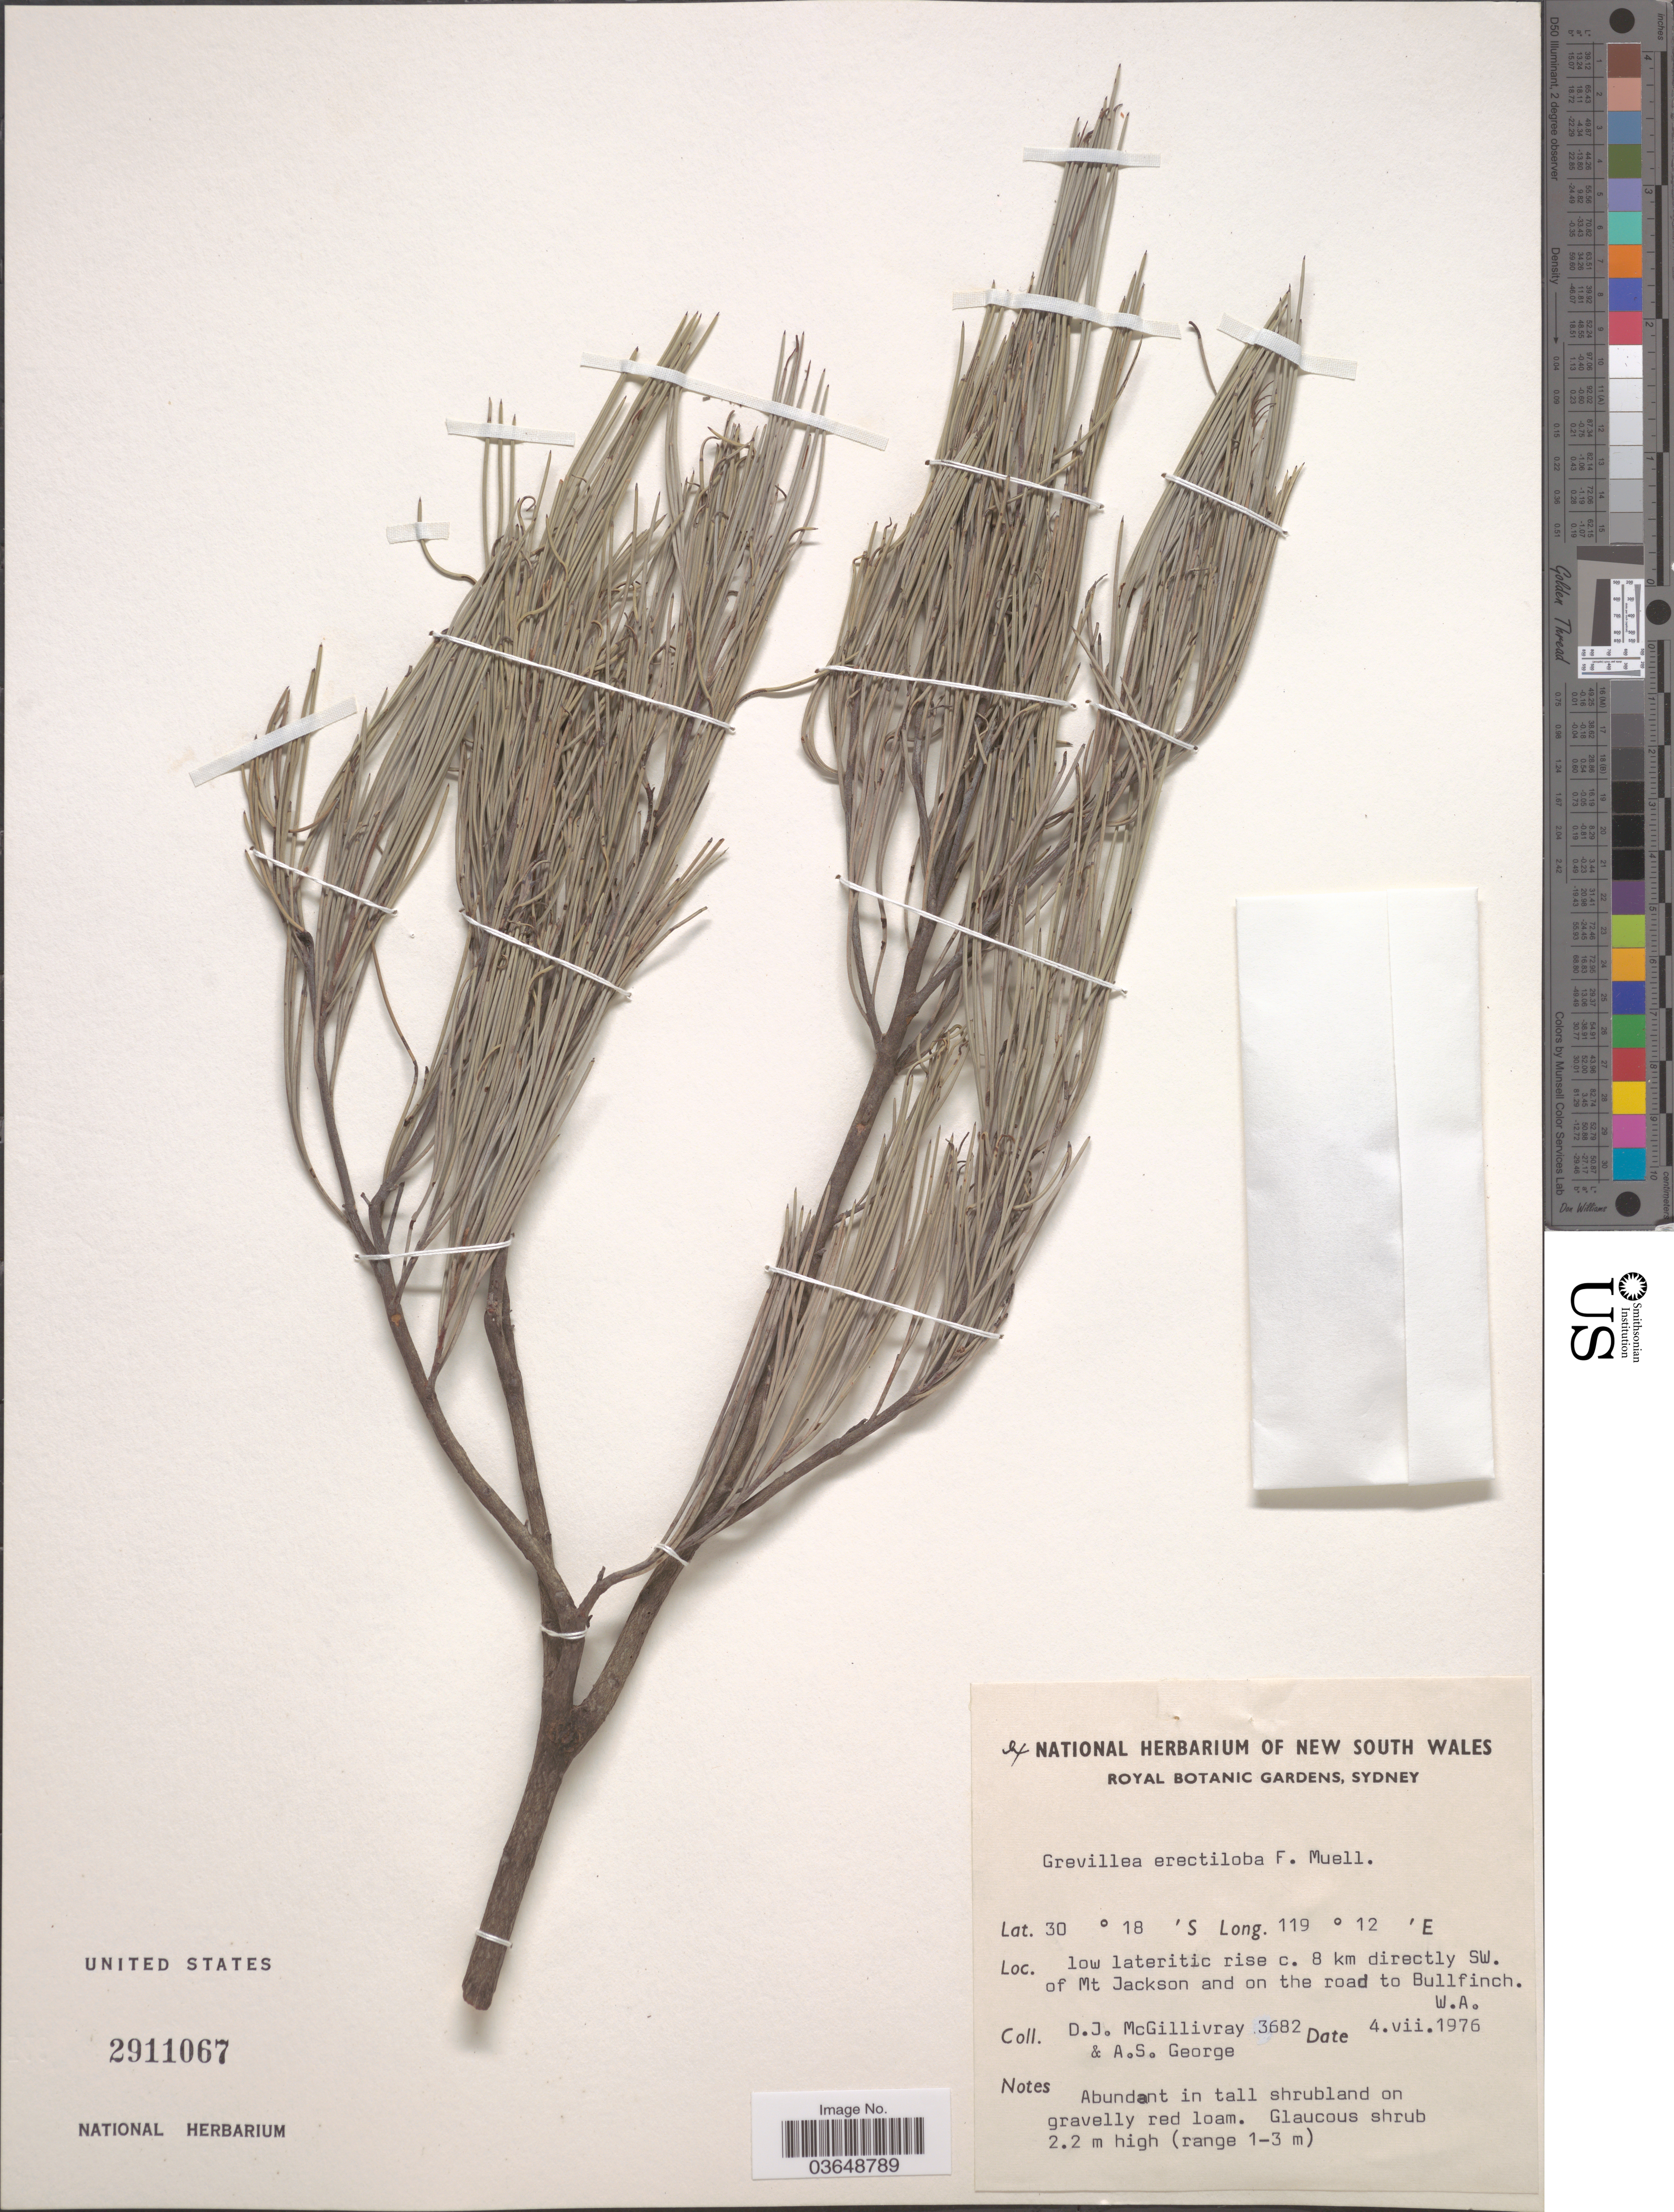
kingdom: Plantae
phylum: Tracheophyta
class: Magnoliopsida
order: Proteales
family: Proteaceae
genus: Grevillea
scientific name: Grevillea erectiloba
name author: F. Muell.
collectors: D. J. McGillivray & A. S. George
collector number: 3682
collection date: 1976-07-04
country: Australia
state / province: Western Australia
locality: Low lateritic rise c. 8 km directly SW. of Mt Jackson and on the road to Bullfinch.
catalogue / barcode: US 2911067